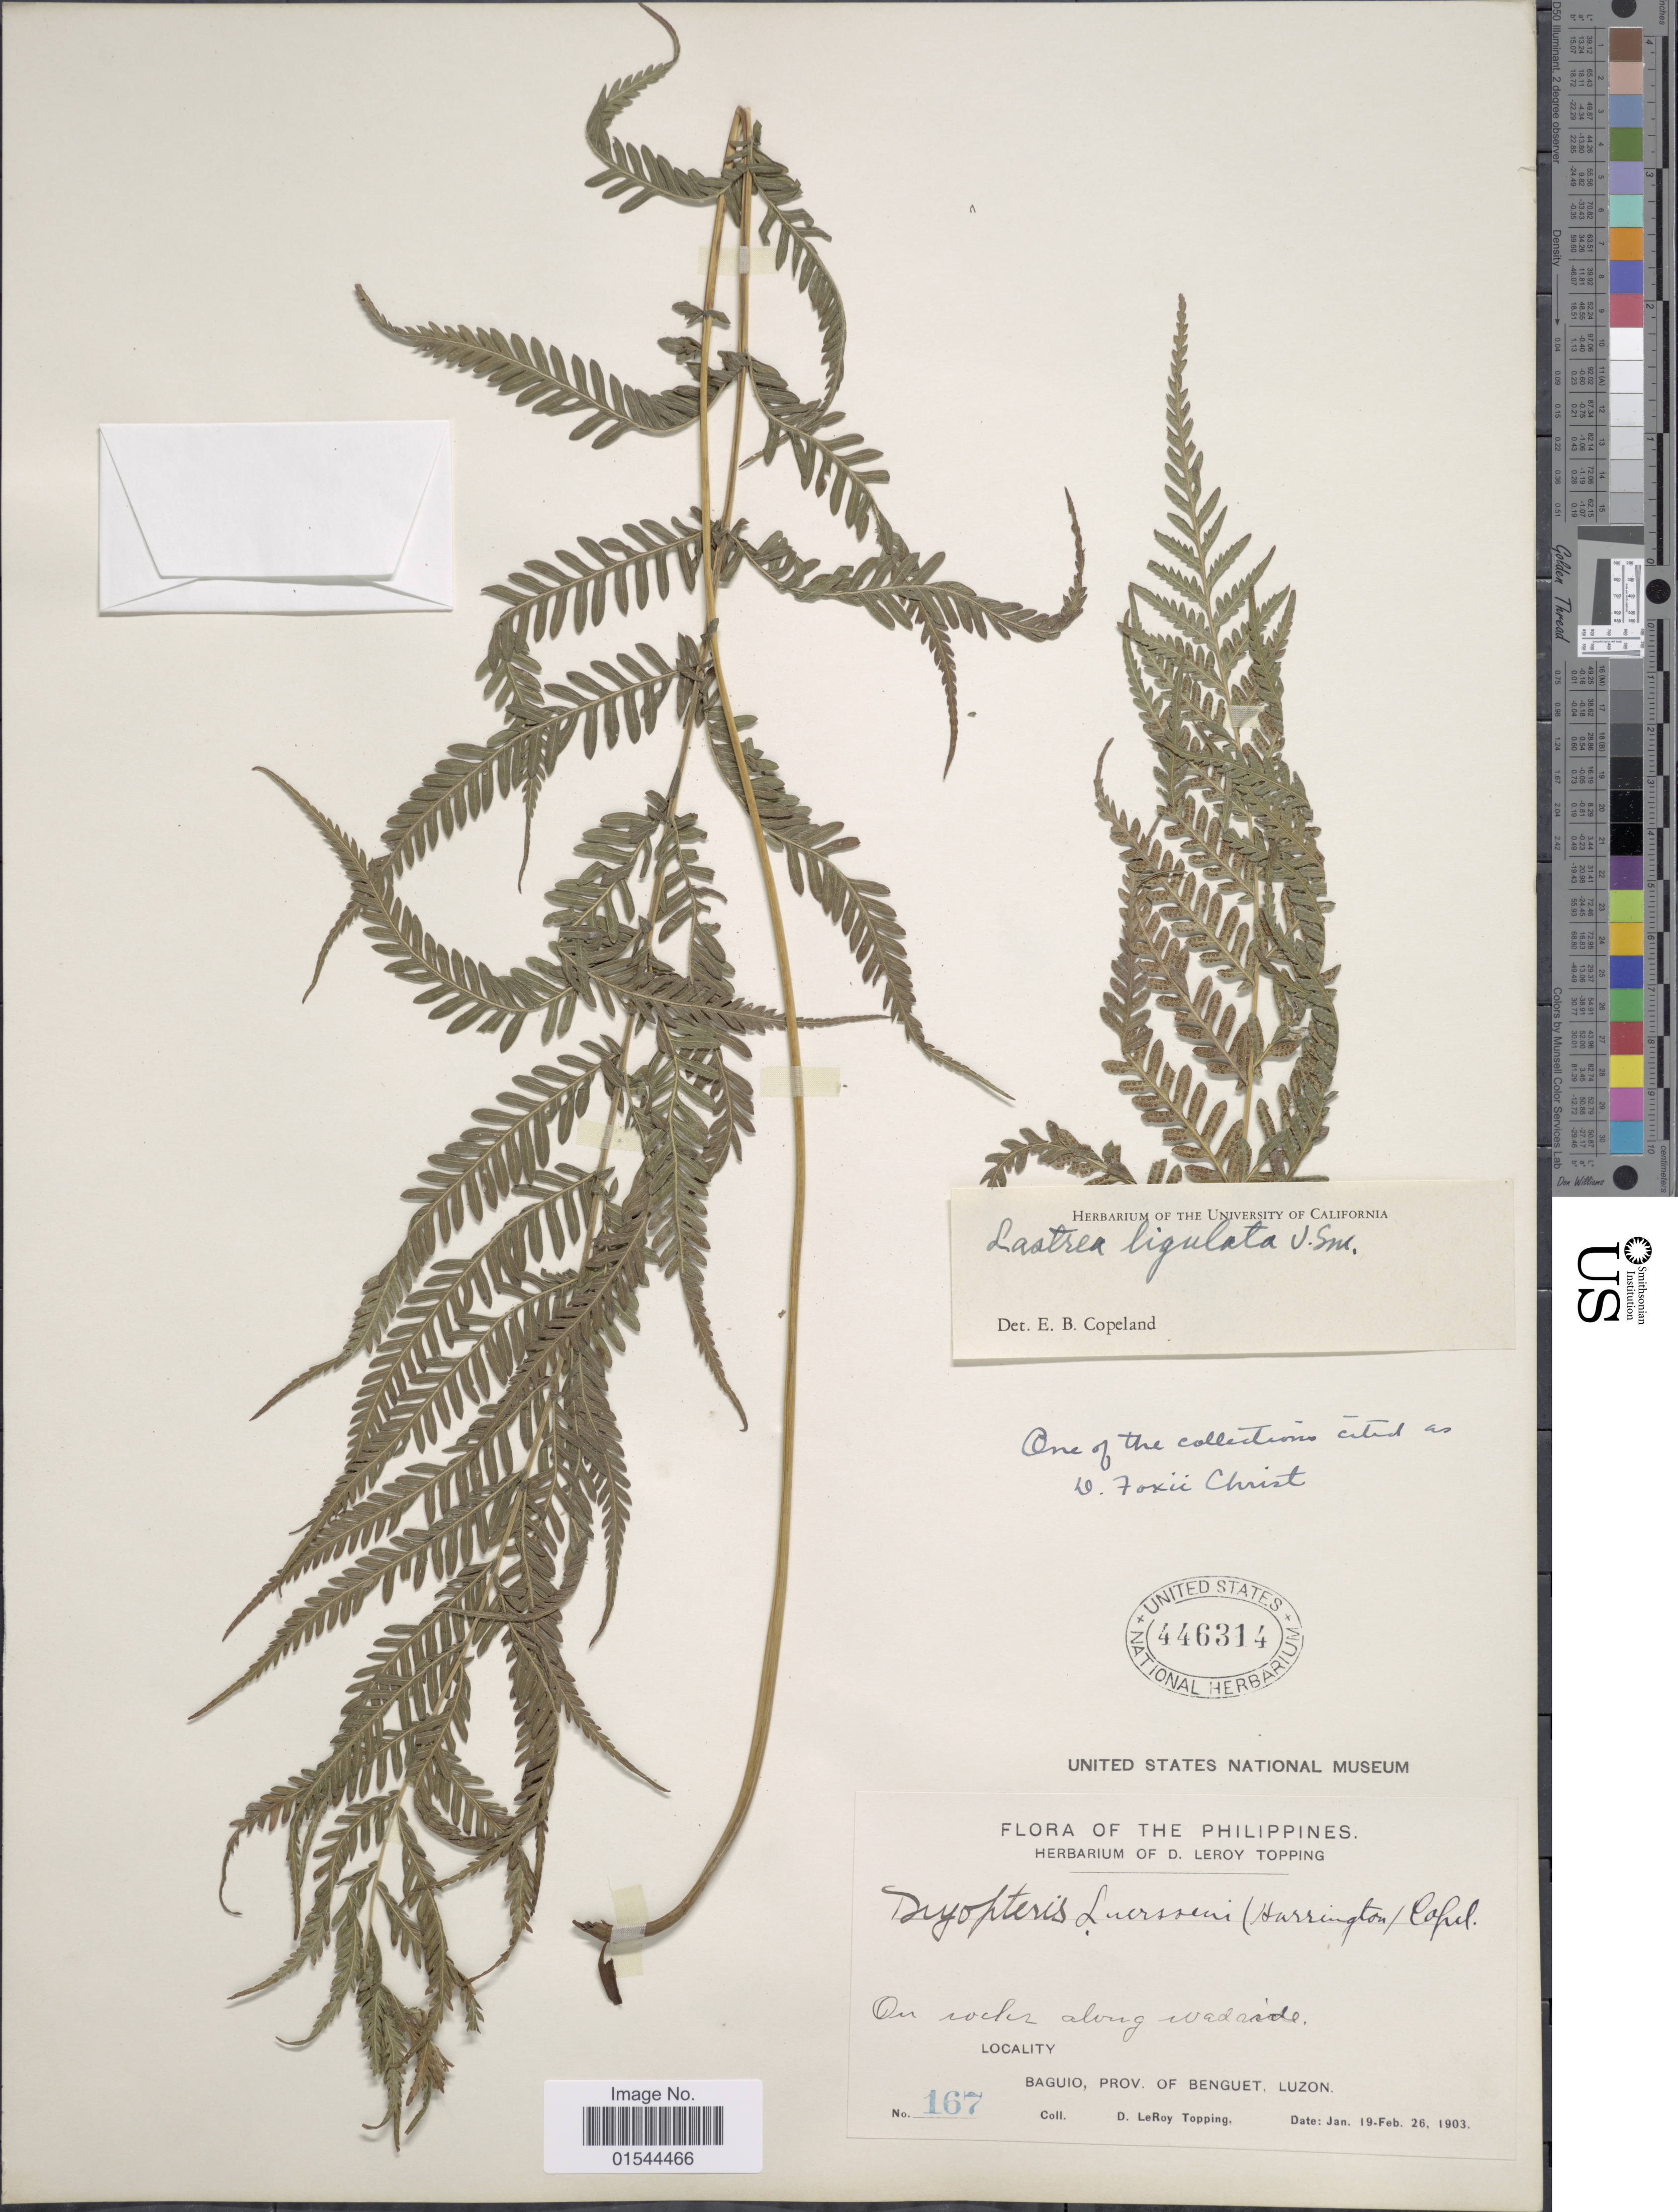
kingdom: Plantae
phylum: Tracheophyta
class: Polypodiopsida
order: Polypodiales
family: Thelypteridaceae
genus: Pneumatopteris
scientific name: Pneumatopteris ligulata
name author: (C. Presl) Holttum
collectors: D. L. Topping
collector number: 167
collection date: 1903-01-19/1903-02-26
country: Philippines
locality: Baguio, Prov. of Benguet, Luzon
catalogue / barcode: US 446314